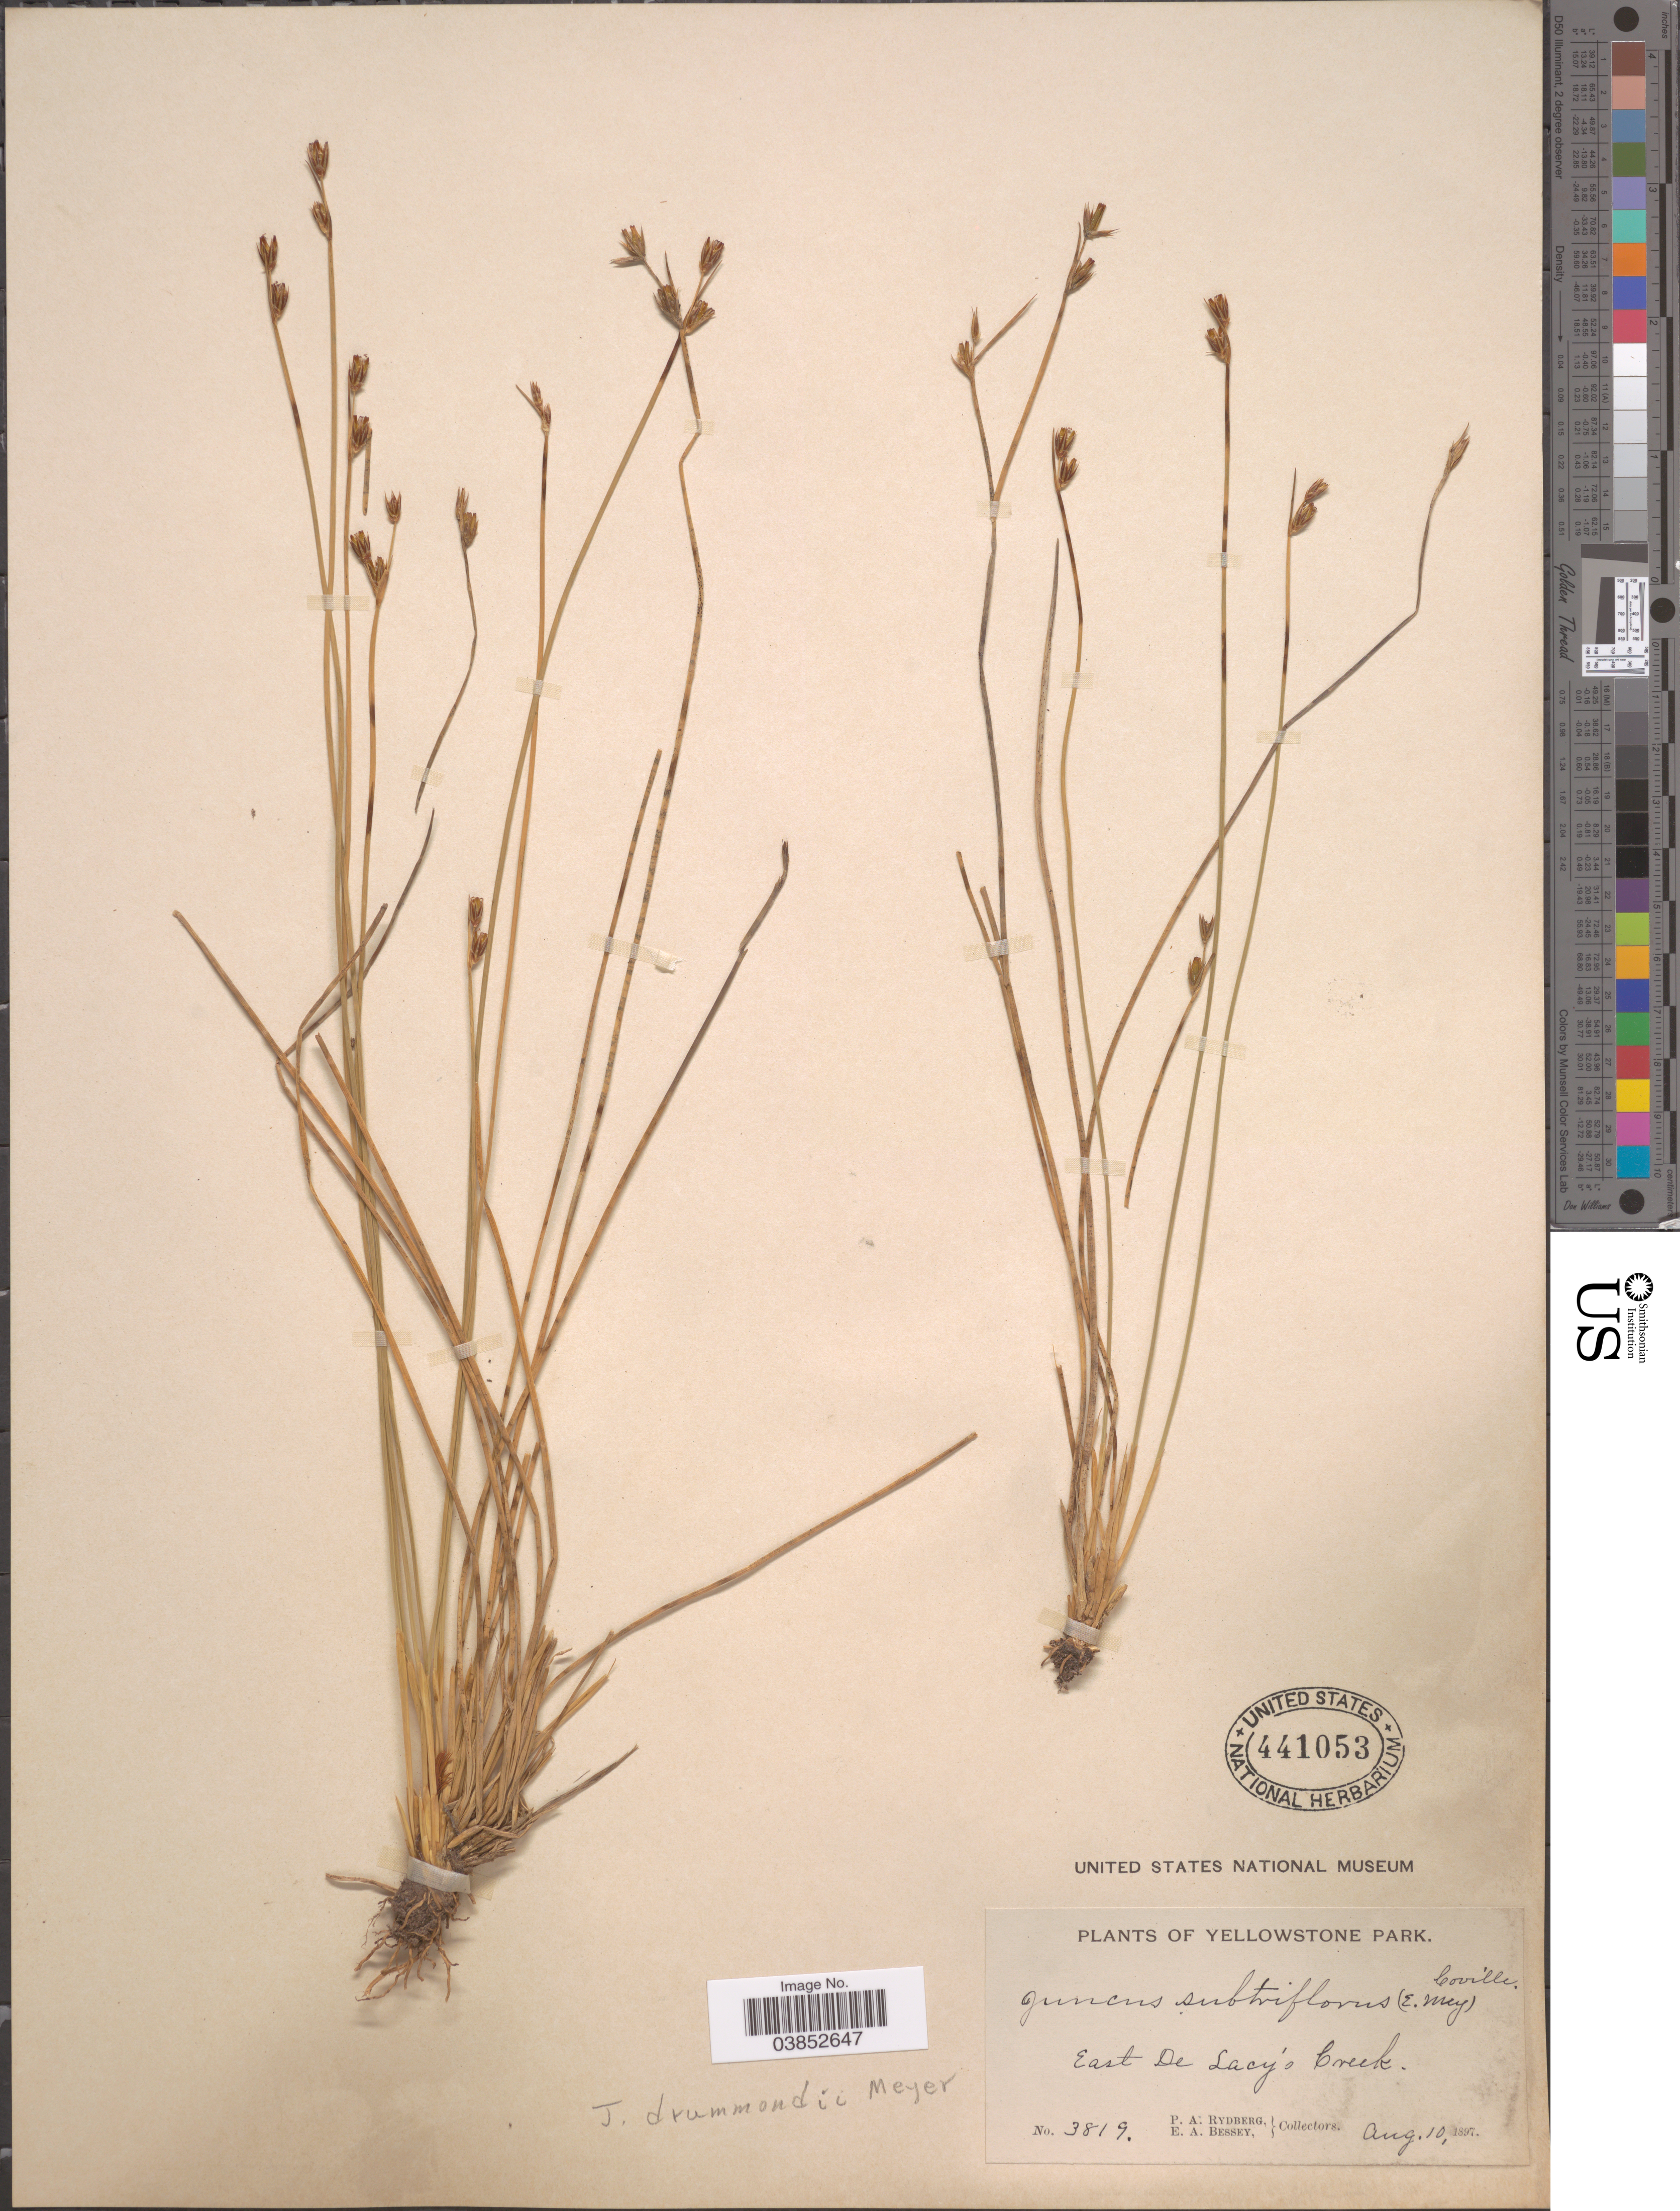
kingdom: Plantae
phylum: Tracheophyta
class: Liliopsida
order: Poales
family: Juncaceae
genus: Juncus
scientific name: Juncus drummondii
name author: E. Mey.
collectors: P. A. Rydberg & E. A. Bessey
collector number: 3819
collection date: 1897-08-10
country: United States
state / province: Wyoming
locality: Yellowstone Park. East De Lacy's Creek.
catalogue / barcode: US 441053